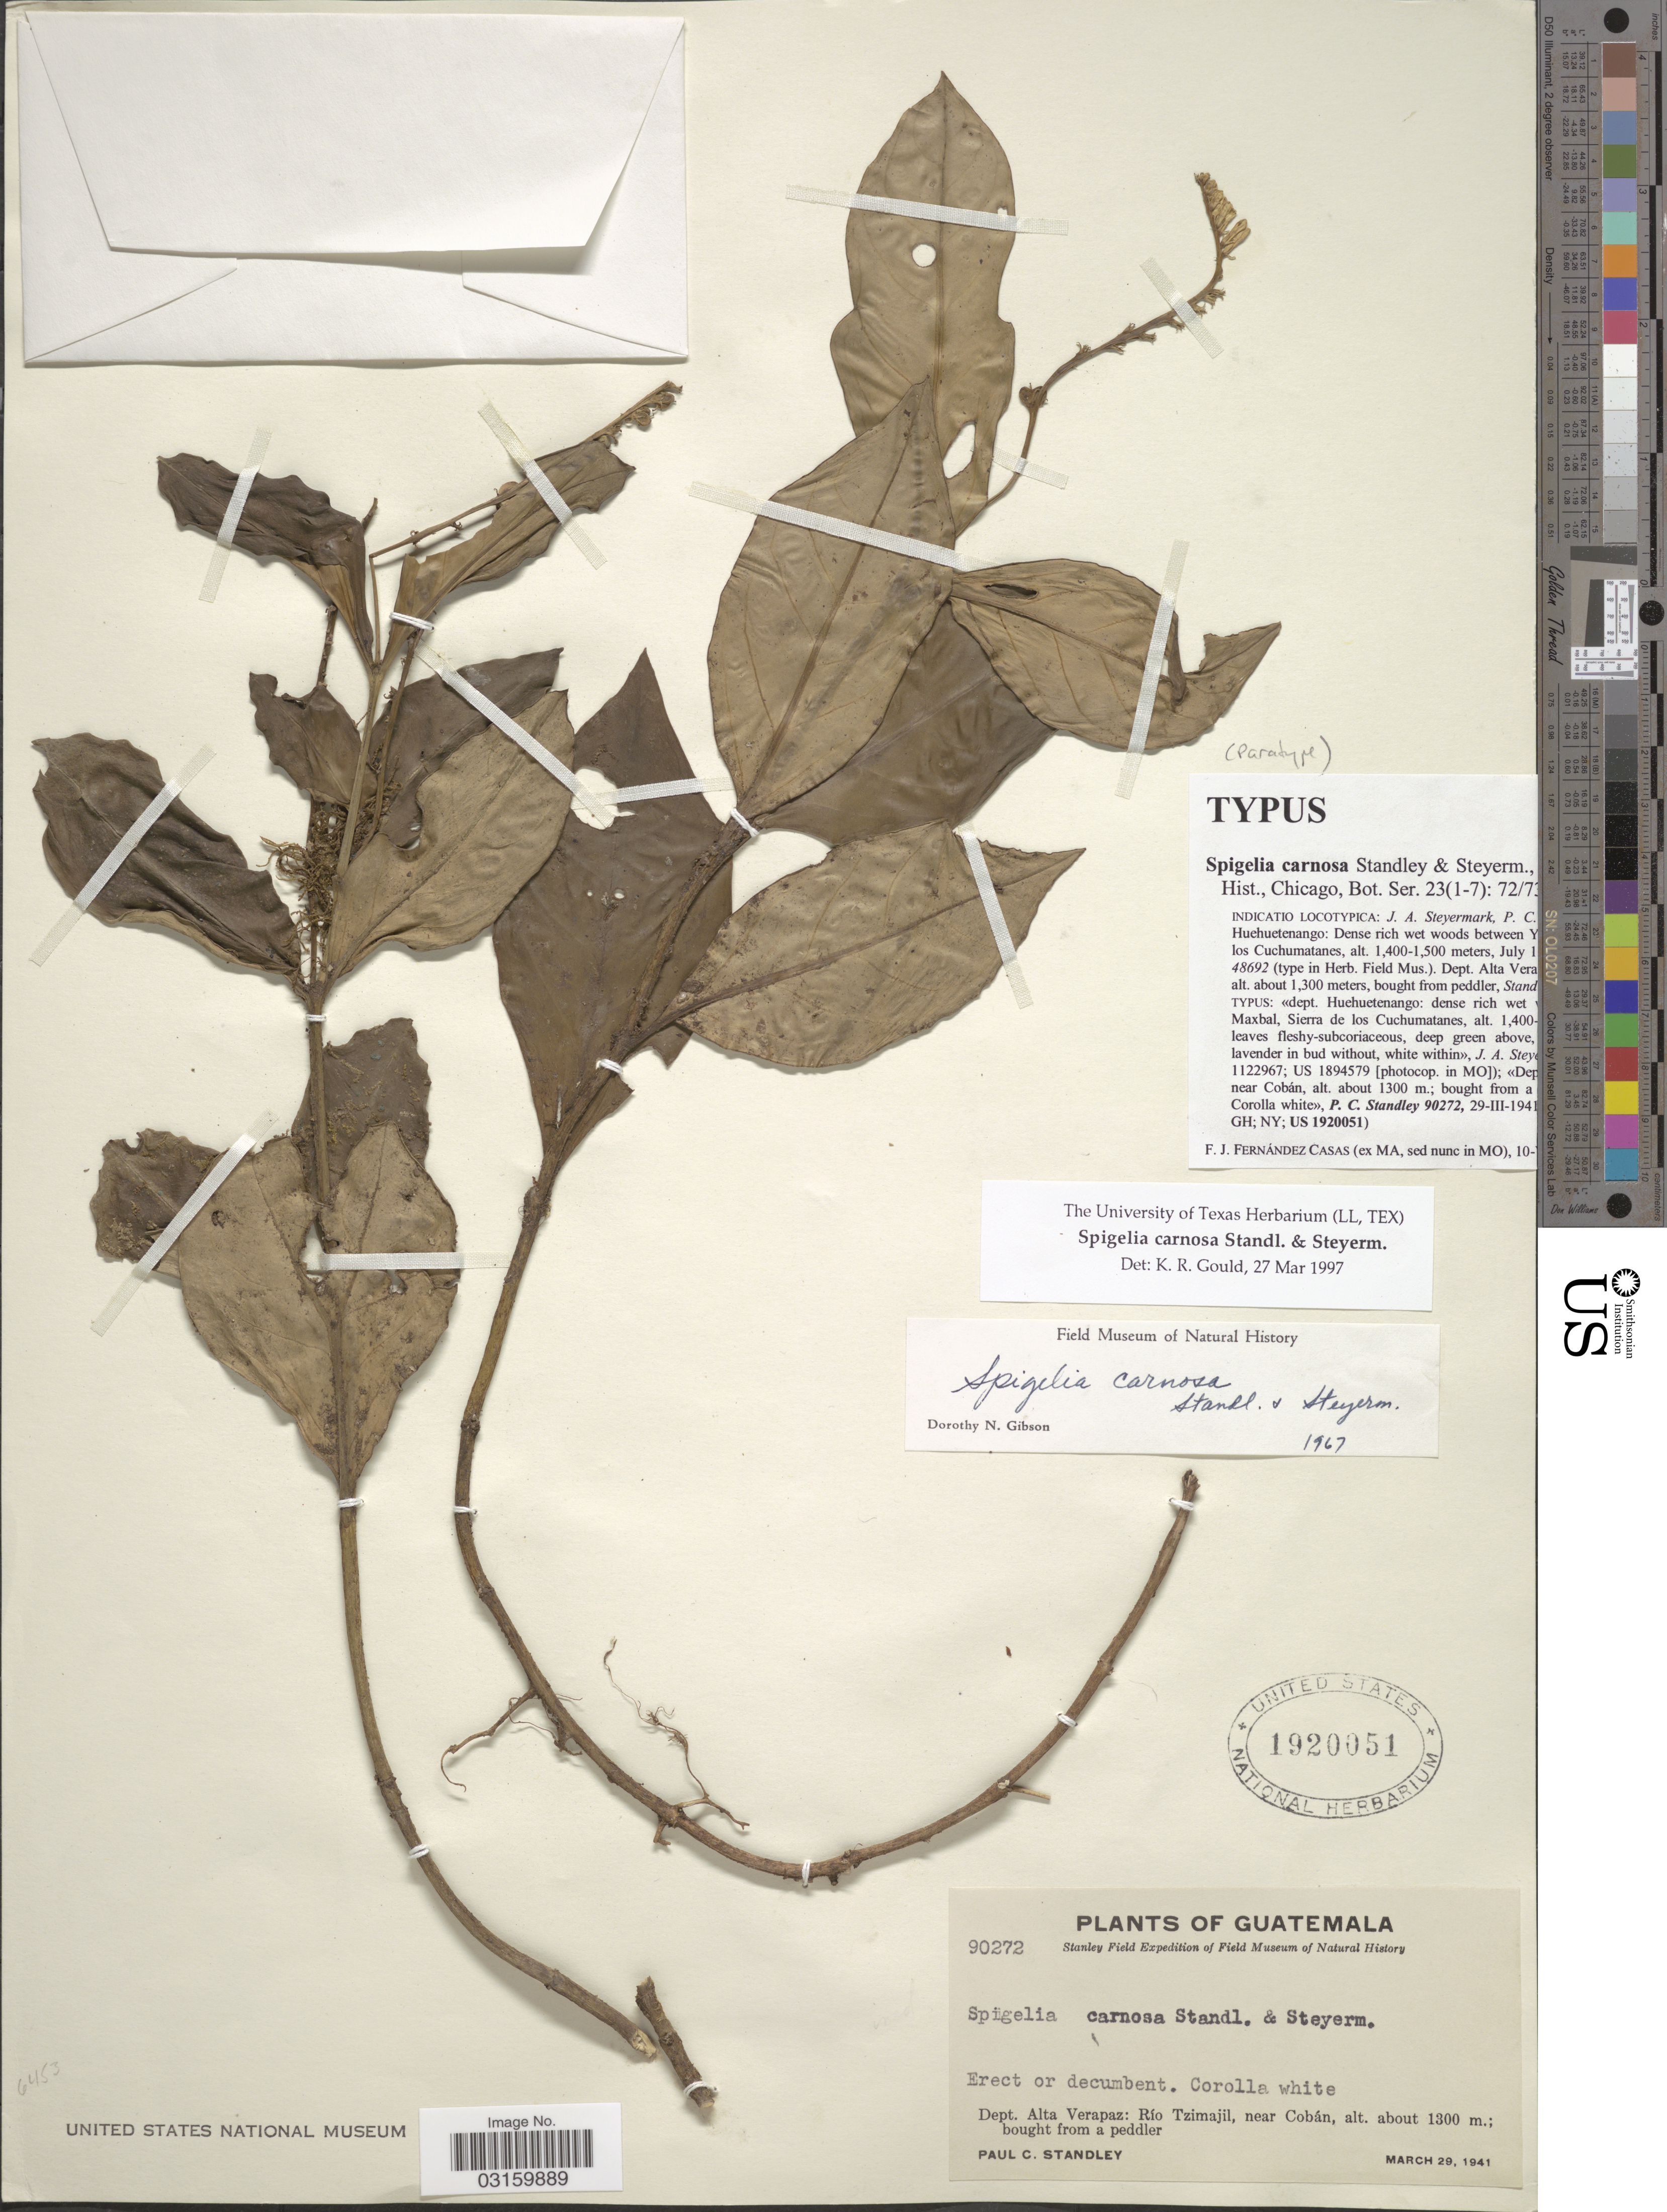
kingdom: Plantae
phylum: Tracheophyta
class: Magnoliopsida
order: Gentianales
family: Loganiaceae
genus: Spigelia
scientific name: Spigelia carnosa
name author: Standl. & Steyerm.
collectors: P. C. Standley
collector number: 90272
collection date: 1941-03-29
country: Guatemala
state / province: Alta Verapaz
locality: Dept. Alta Verapaz: Río Tzimajil, near Cobán.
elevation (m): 1300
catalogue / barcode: US 1920051